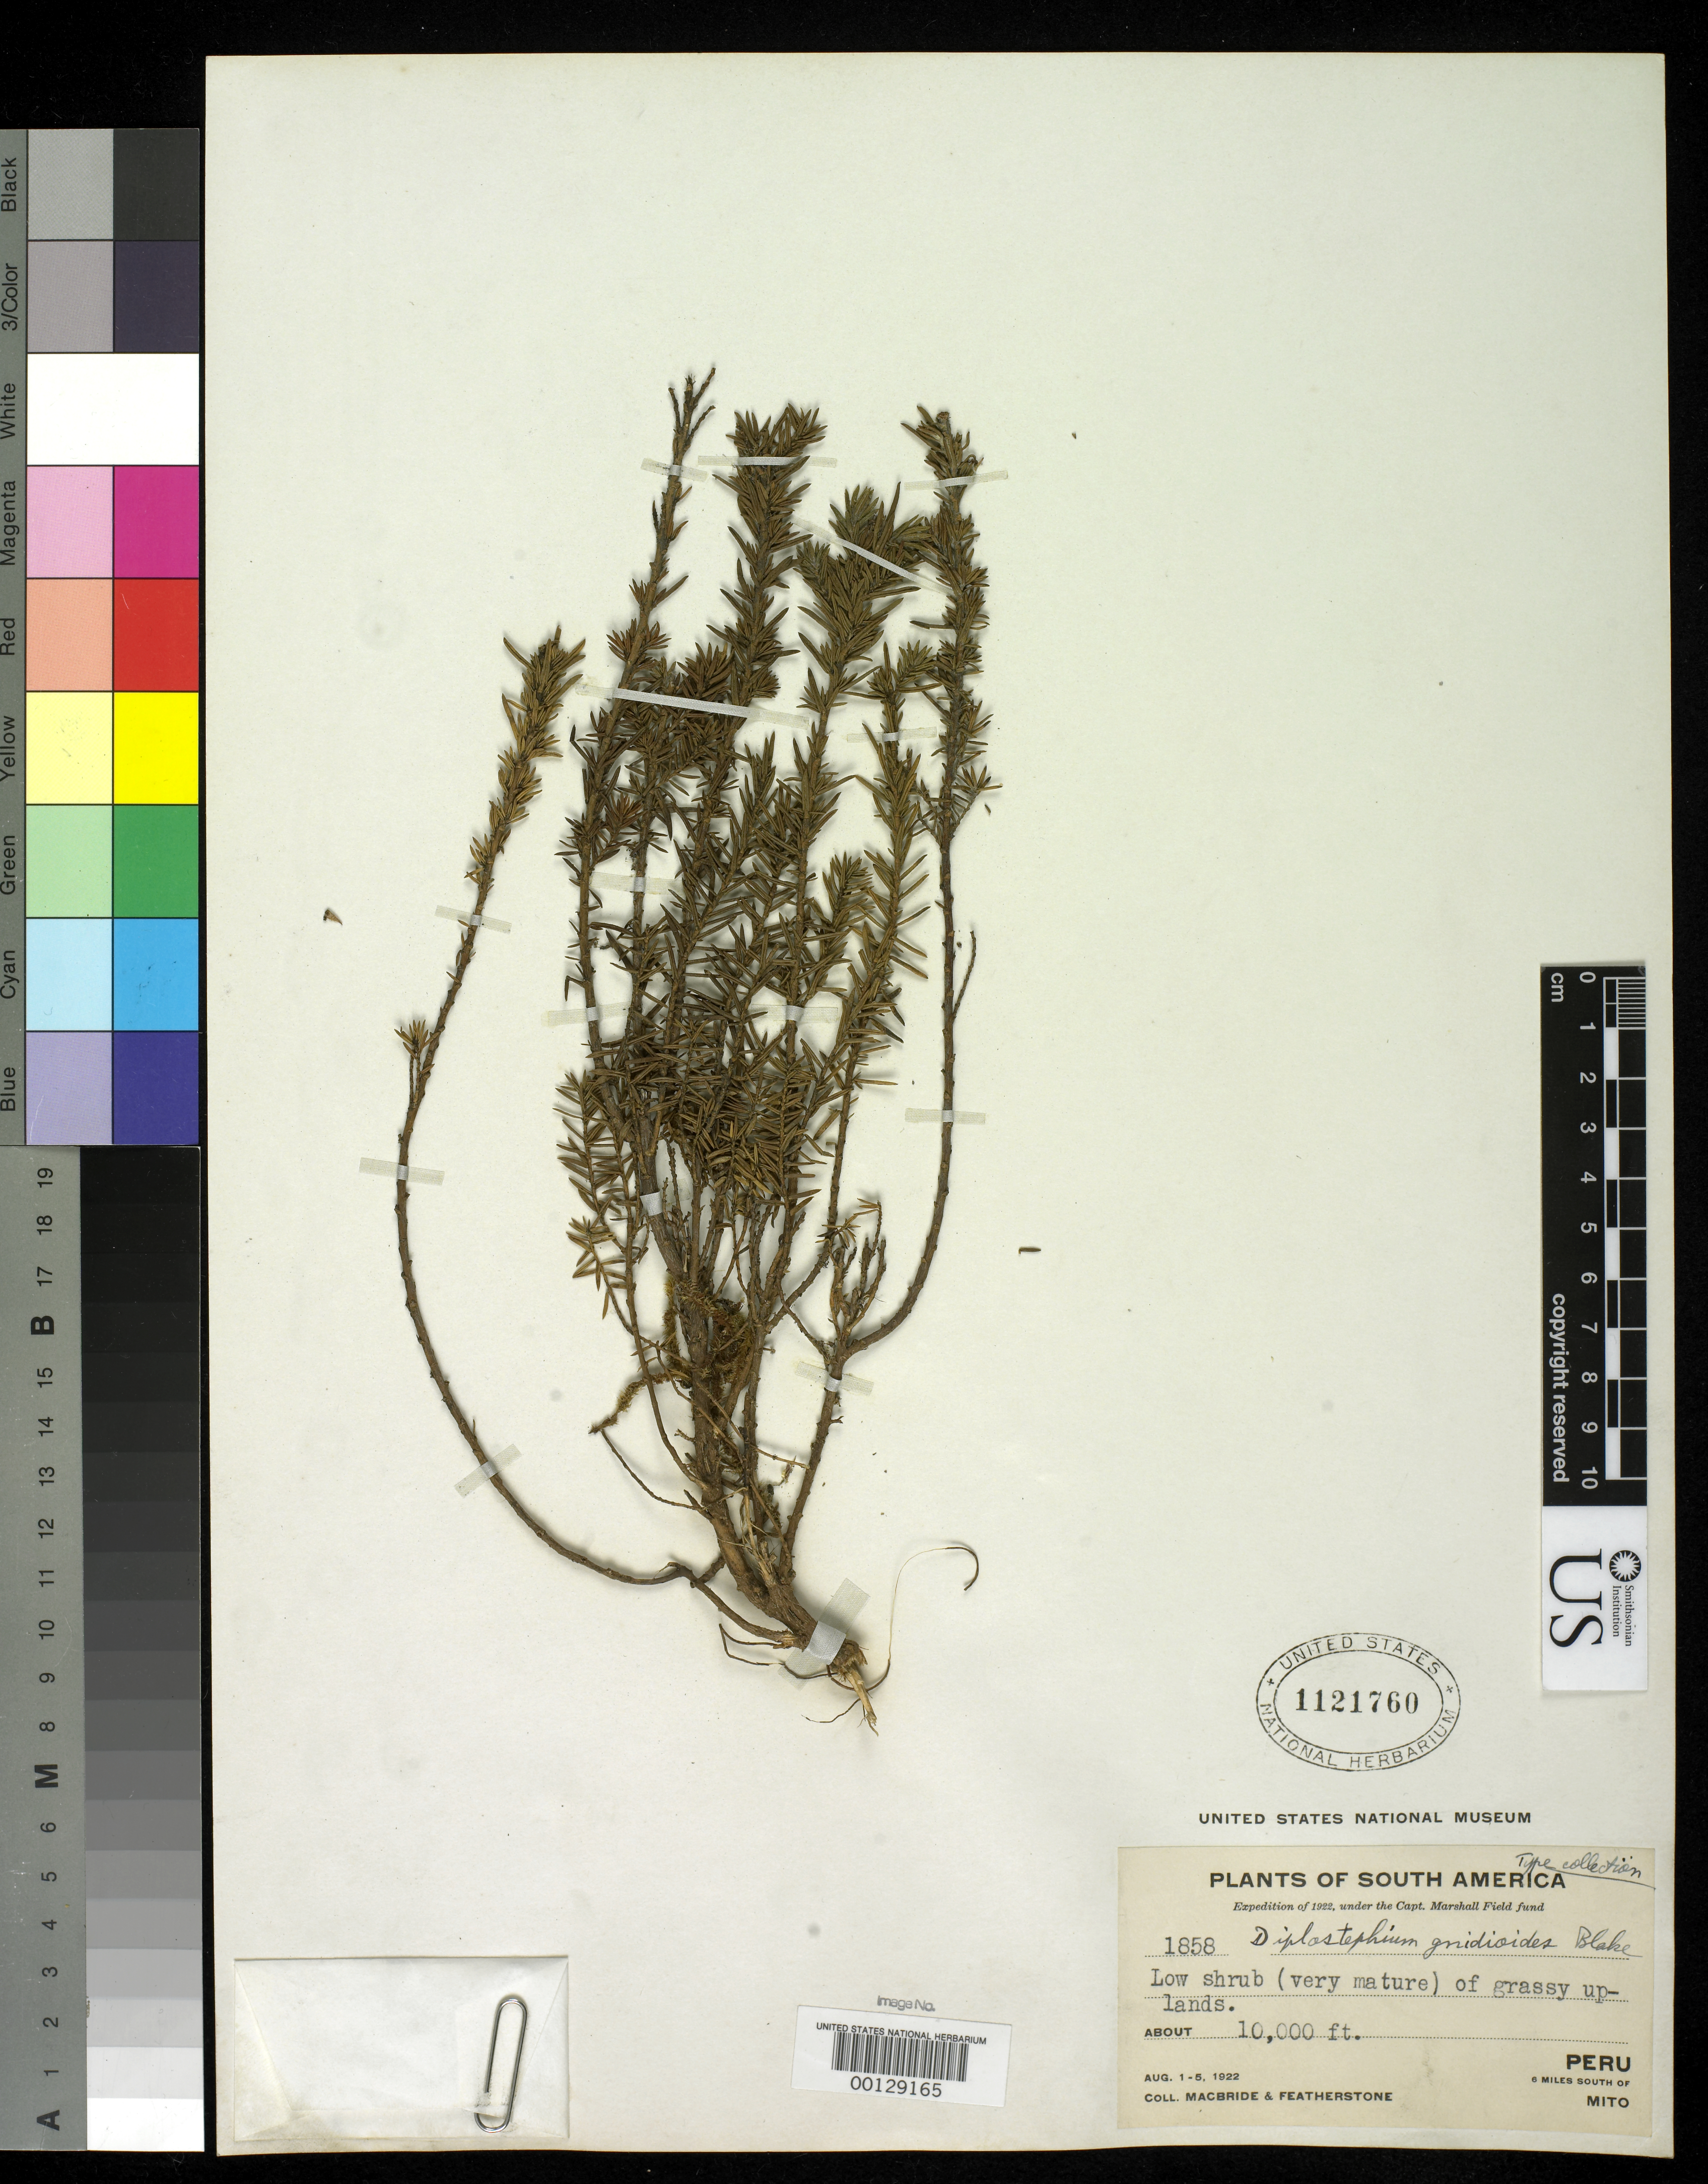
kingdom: Plantae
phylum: Tracheophyta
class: Magnoliopsida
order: Asterales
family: Asteraceae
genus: Diplostephium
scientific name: Diplostephium gnidioides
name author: S.F. Blake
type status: Isotype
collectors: J. F. Macbride & W. Featherstone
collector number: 1858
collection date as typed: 01 Aug 1922 to 05 Aug 1922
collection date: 1922-08-01/1922-08-05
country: Peru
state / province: Huánuco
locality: S of Mito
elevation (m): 3050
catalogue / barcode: US 1121760